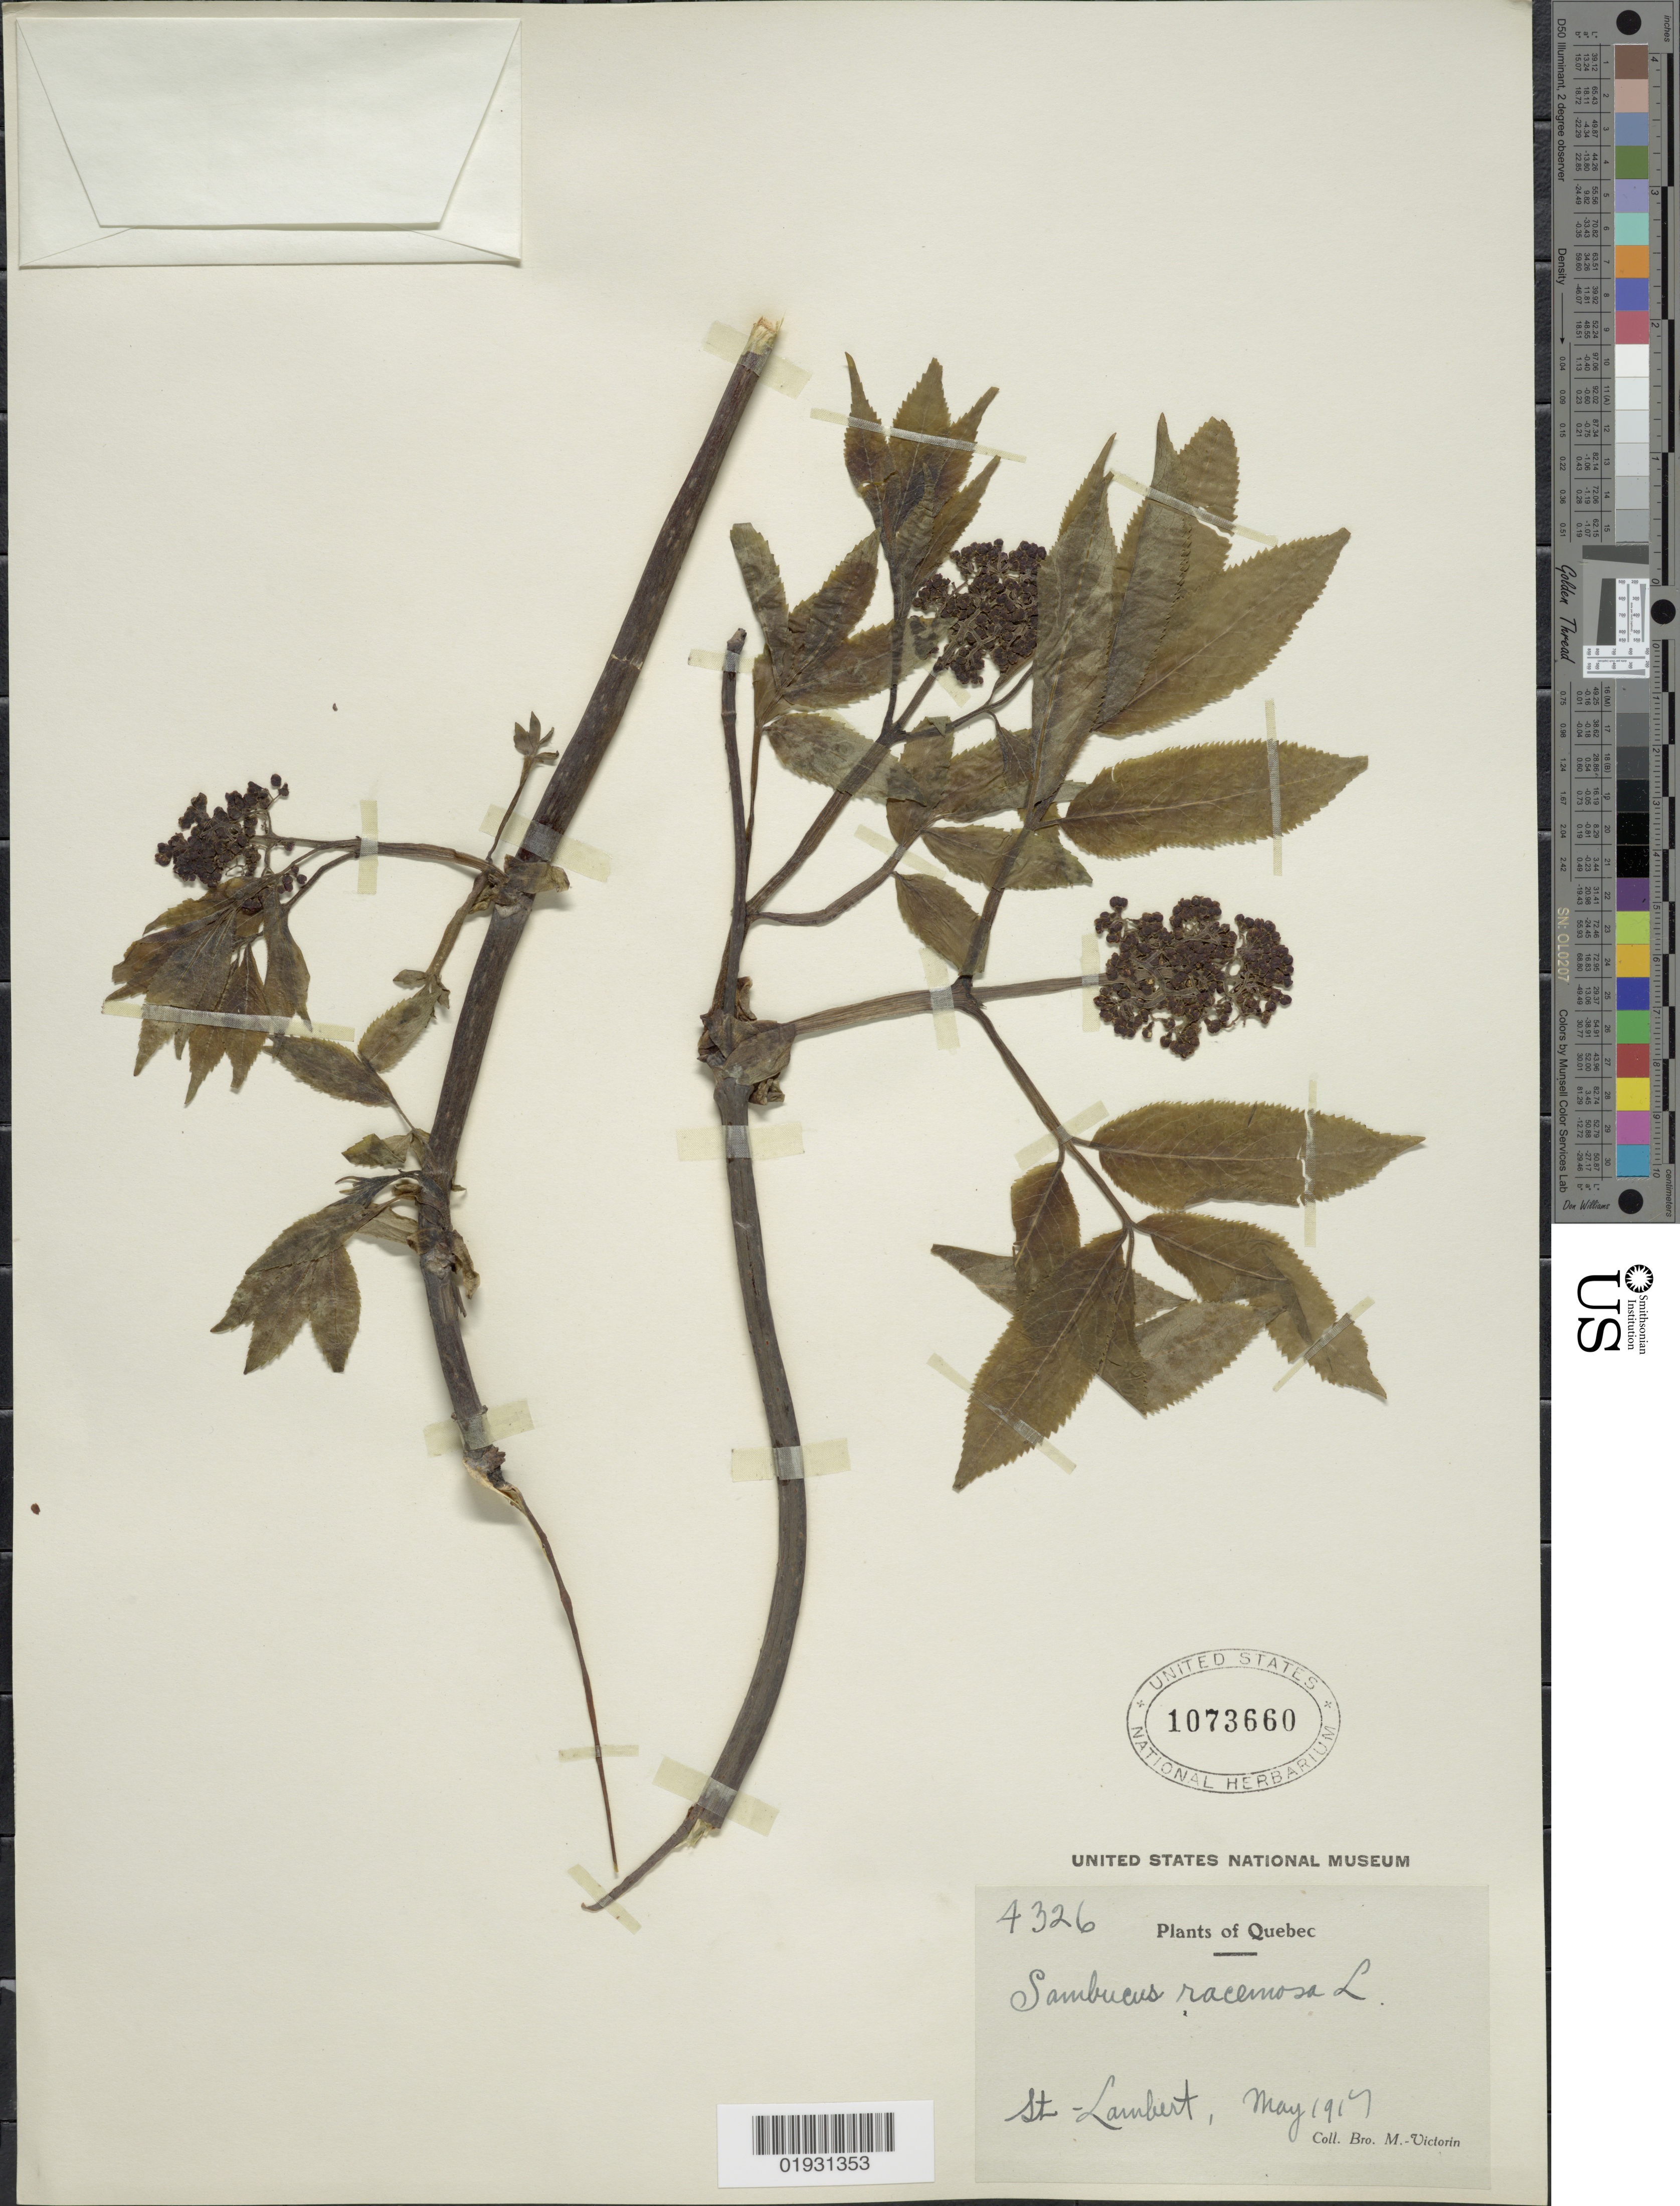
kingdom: Plantae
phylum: Tracheophyta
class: Magnoliopsida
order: Dipsacales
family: Viburnaceae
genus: Sambucus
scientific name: Sambucus racemosa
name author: L.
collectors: Fr. Marie-Victorin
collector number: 4326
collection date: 1917-05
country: Canada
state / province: Quebec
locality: St- Lambert.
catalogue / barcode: US 1073660